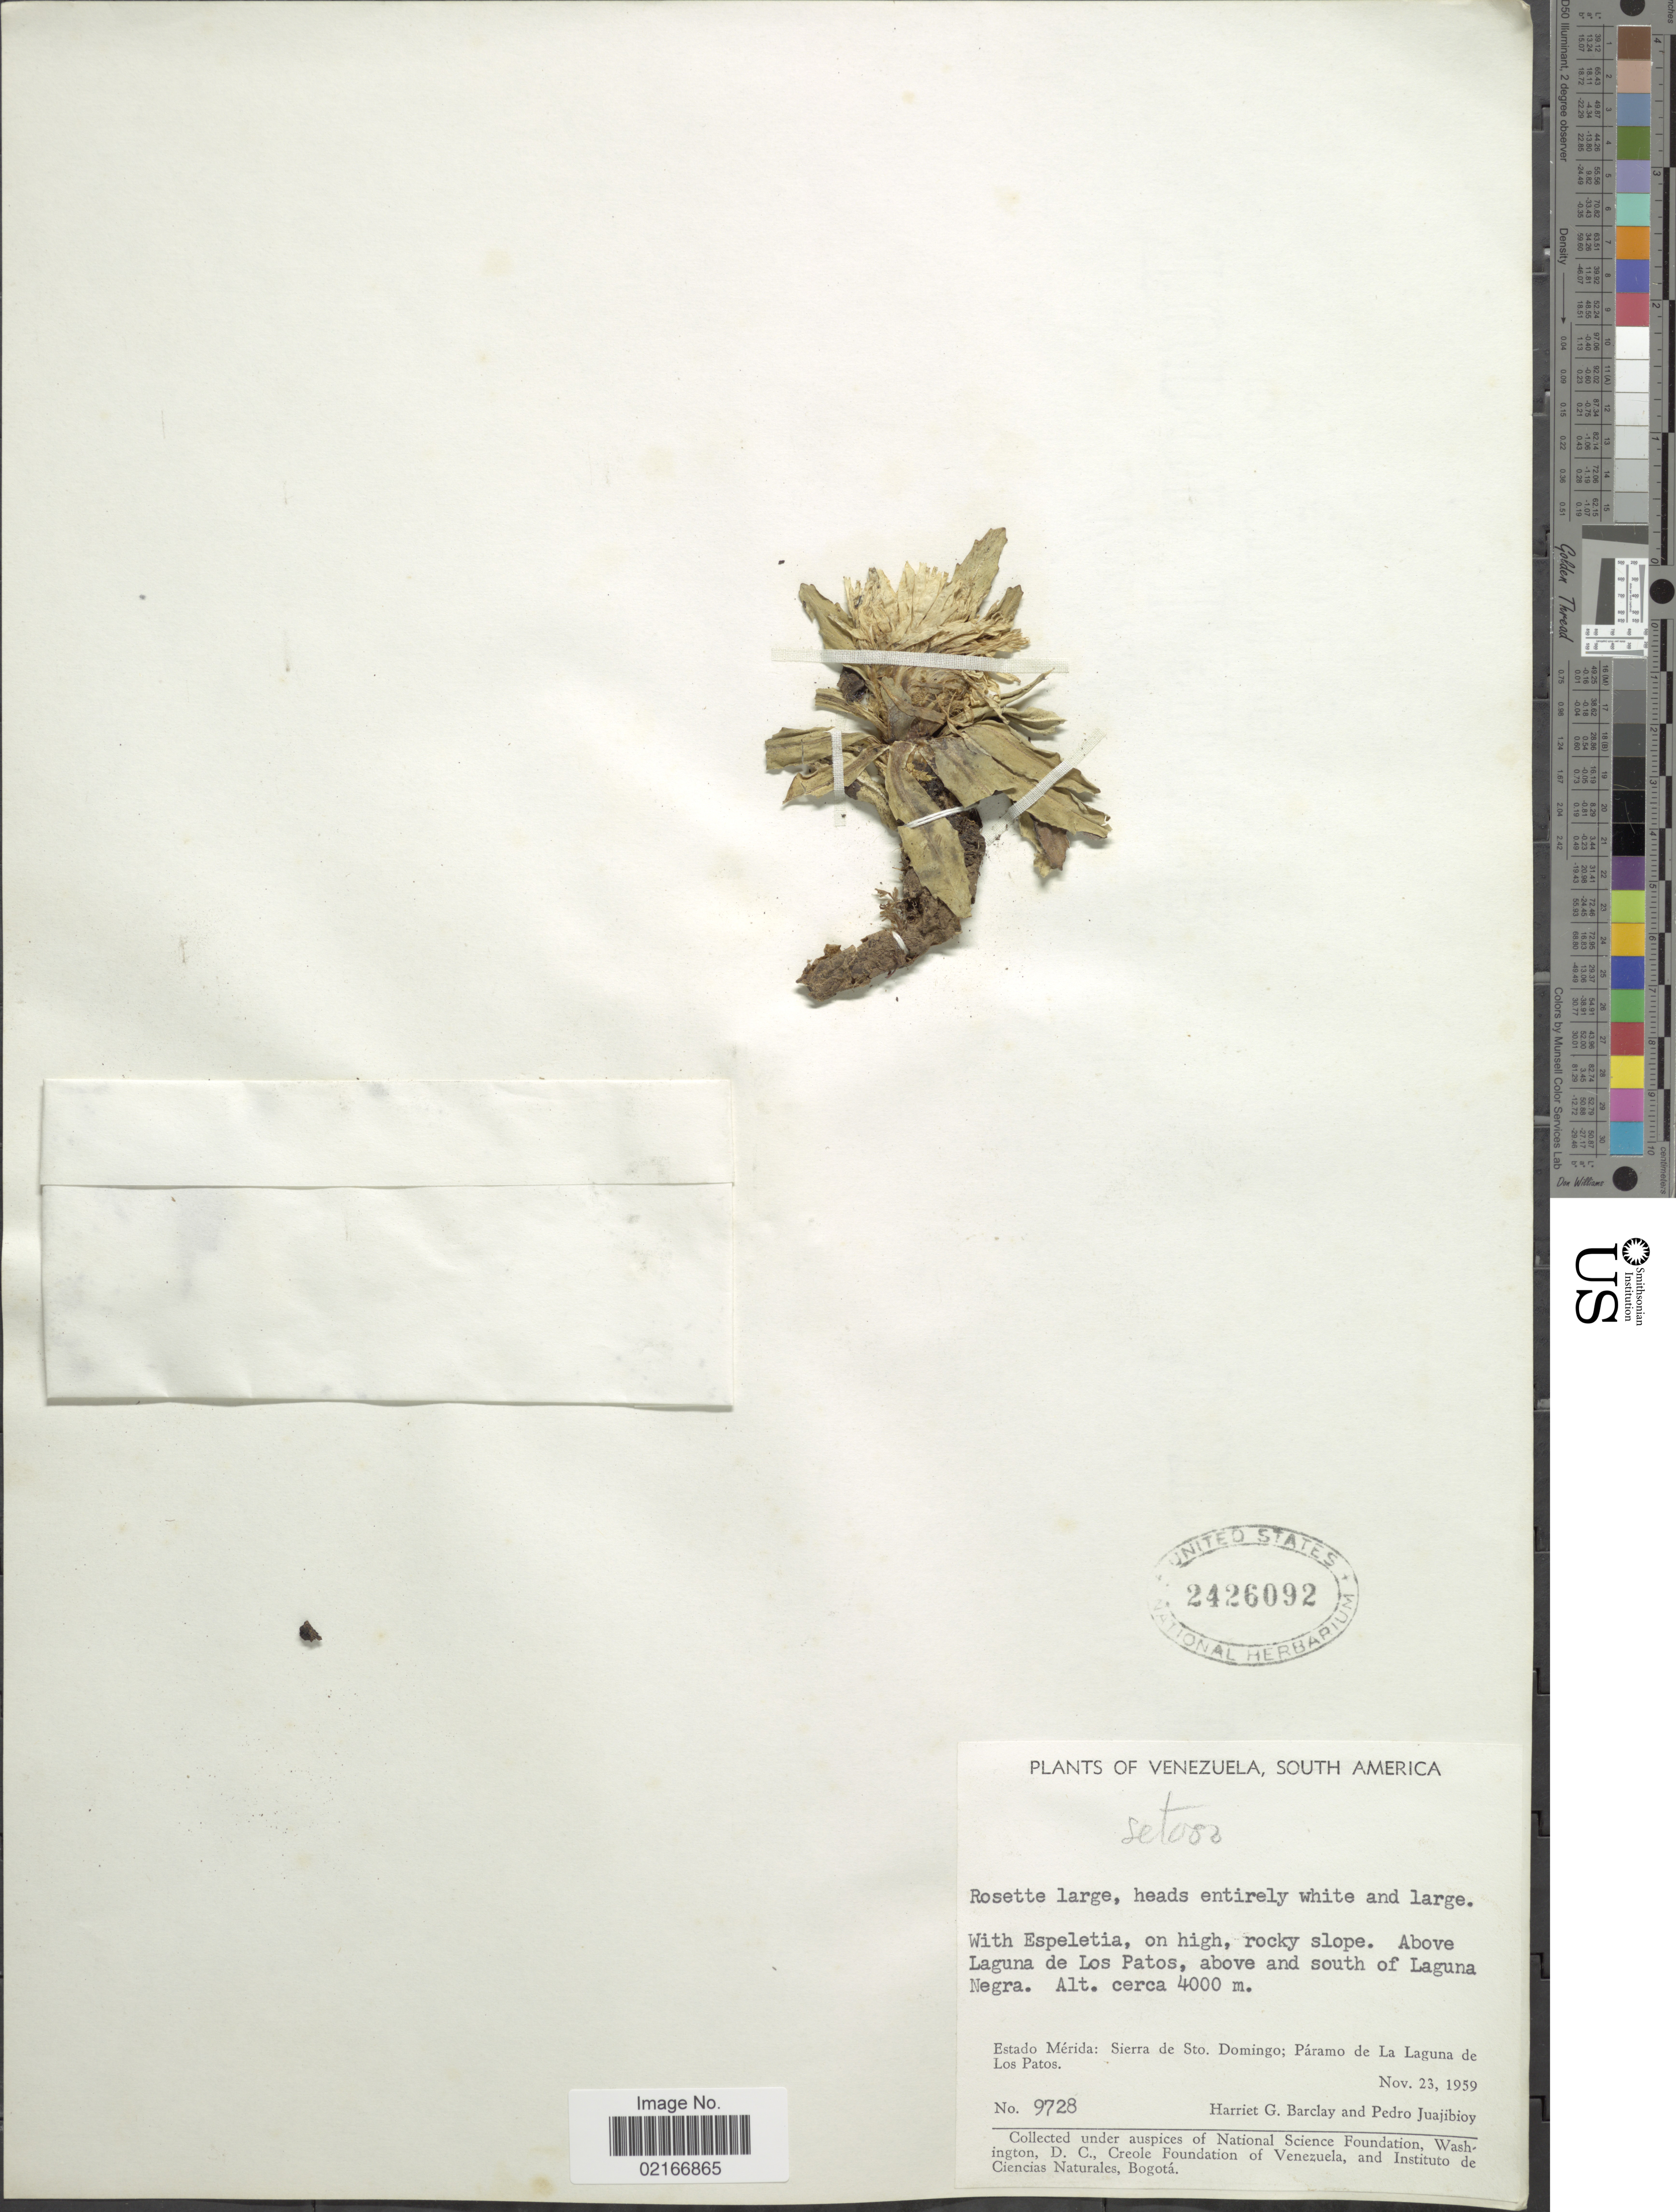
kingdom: Plantae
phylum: Tracheophyta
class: Magnoliopsida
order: Asterales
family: Asteraceae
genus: Hypochaeris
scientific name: Hypochaeris setosa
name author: Formánek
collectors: H. G. Barclay & P. Juajibioy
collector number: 9728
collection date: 1959-11-23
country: Venezuela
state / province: Mérida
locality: Above Laguna de Los Patos, above and south of Laguna Negra. Sierra de Sto. Domingo; Páramo de La Laguna de Los Patos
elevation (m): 4000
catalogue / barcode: US 2426092